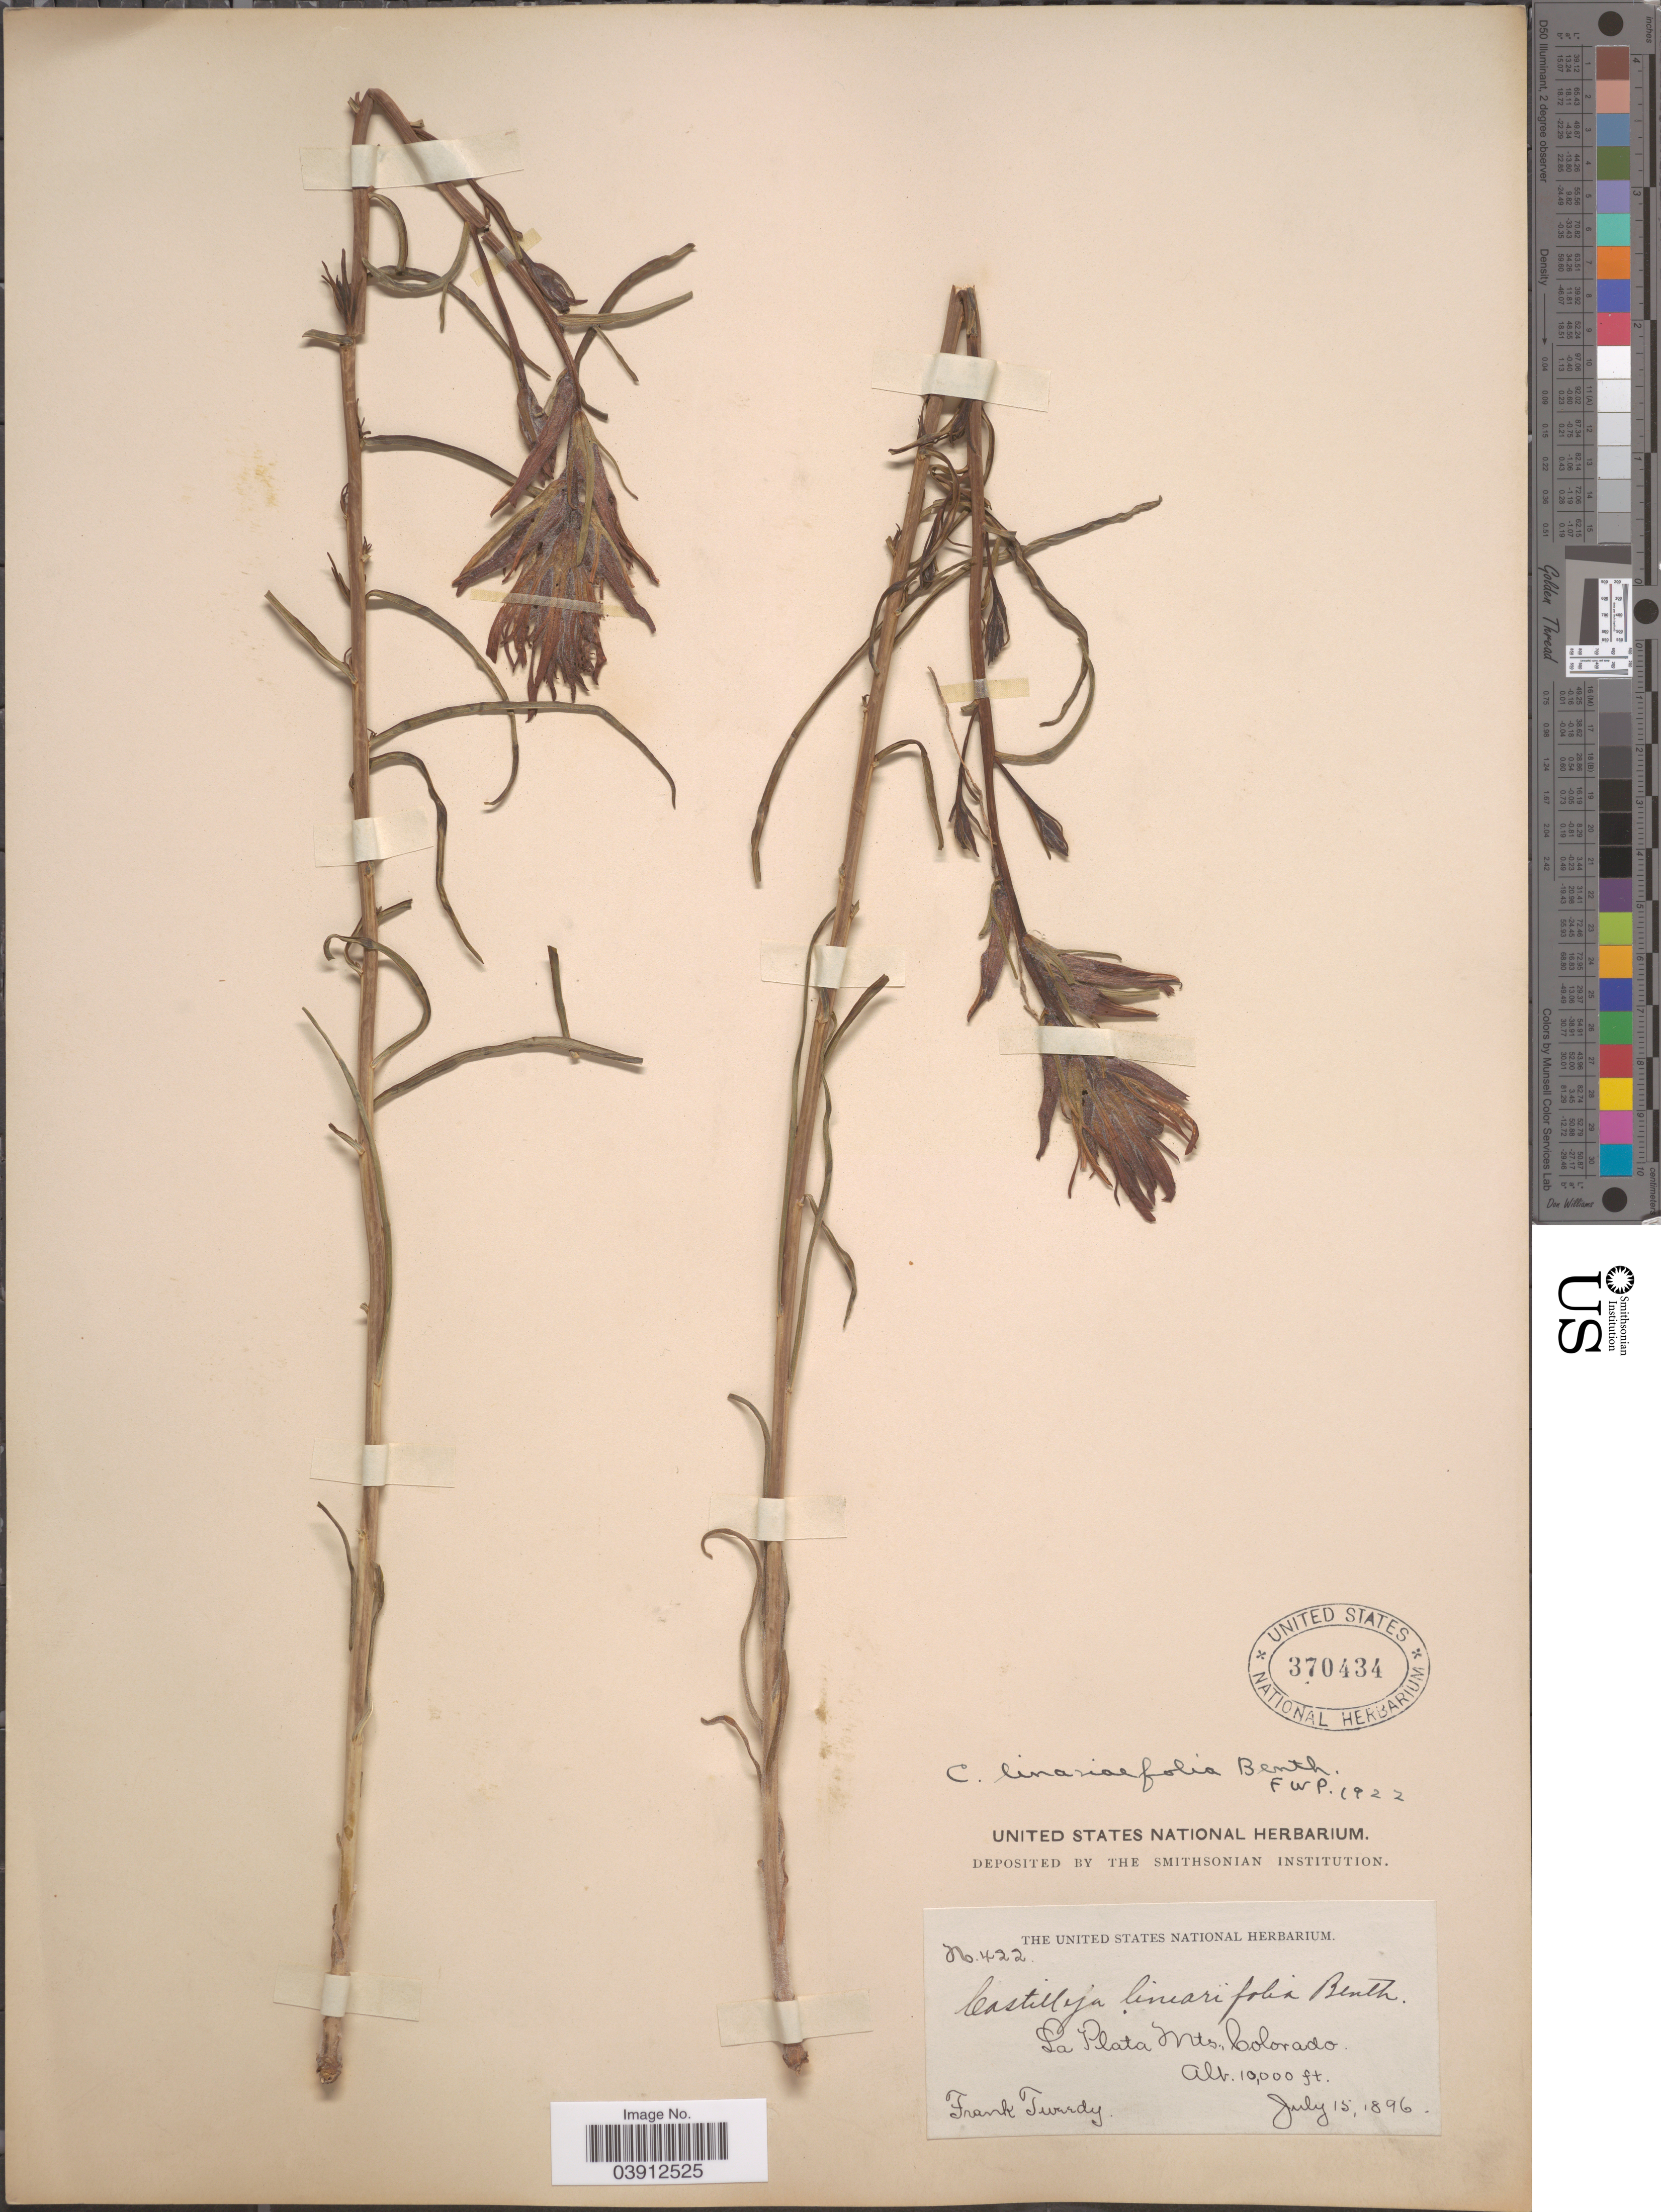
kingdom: Plantae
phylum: Tracheophyta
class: Magnoliopsida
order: Lamiales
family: Orobanchaceae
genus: Castilleja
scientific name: Castilleja linariifolia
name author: Benth.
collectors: F. Tweedy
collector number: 422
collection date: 1896-07-15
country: United States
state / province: Colorado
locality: La Plata Mts.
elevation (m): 3048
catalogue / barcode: US 370434